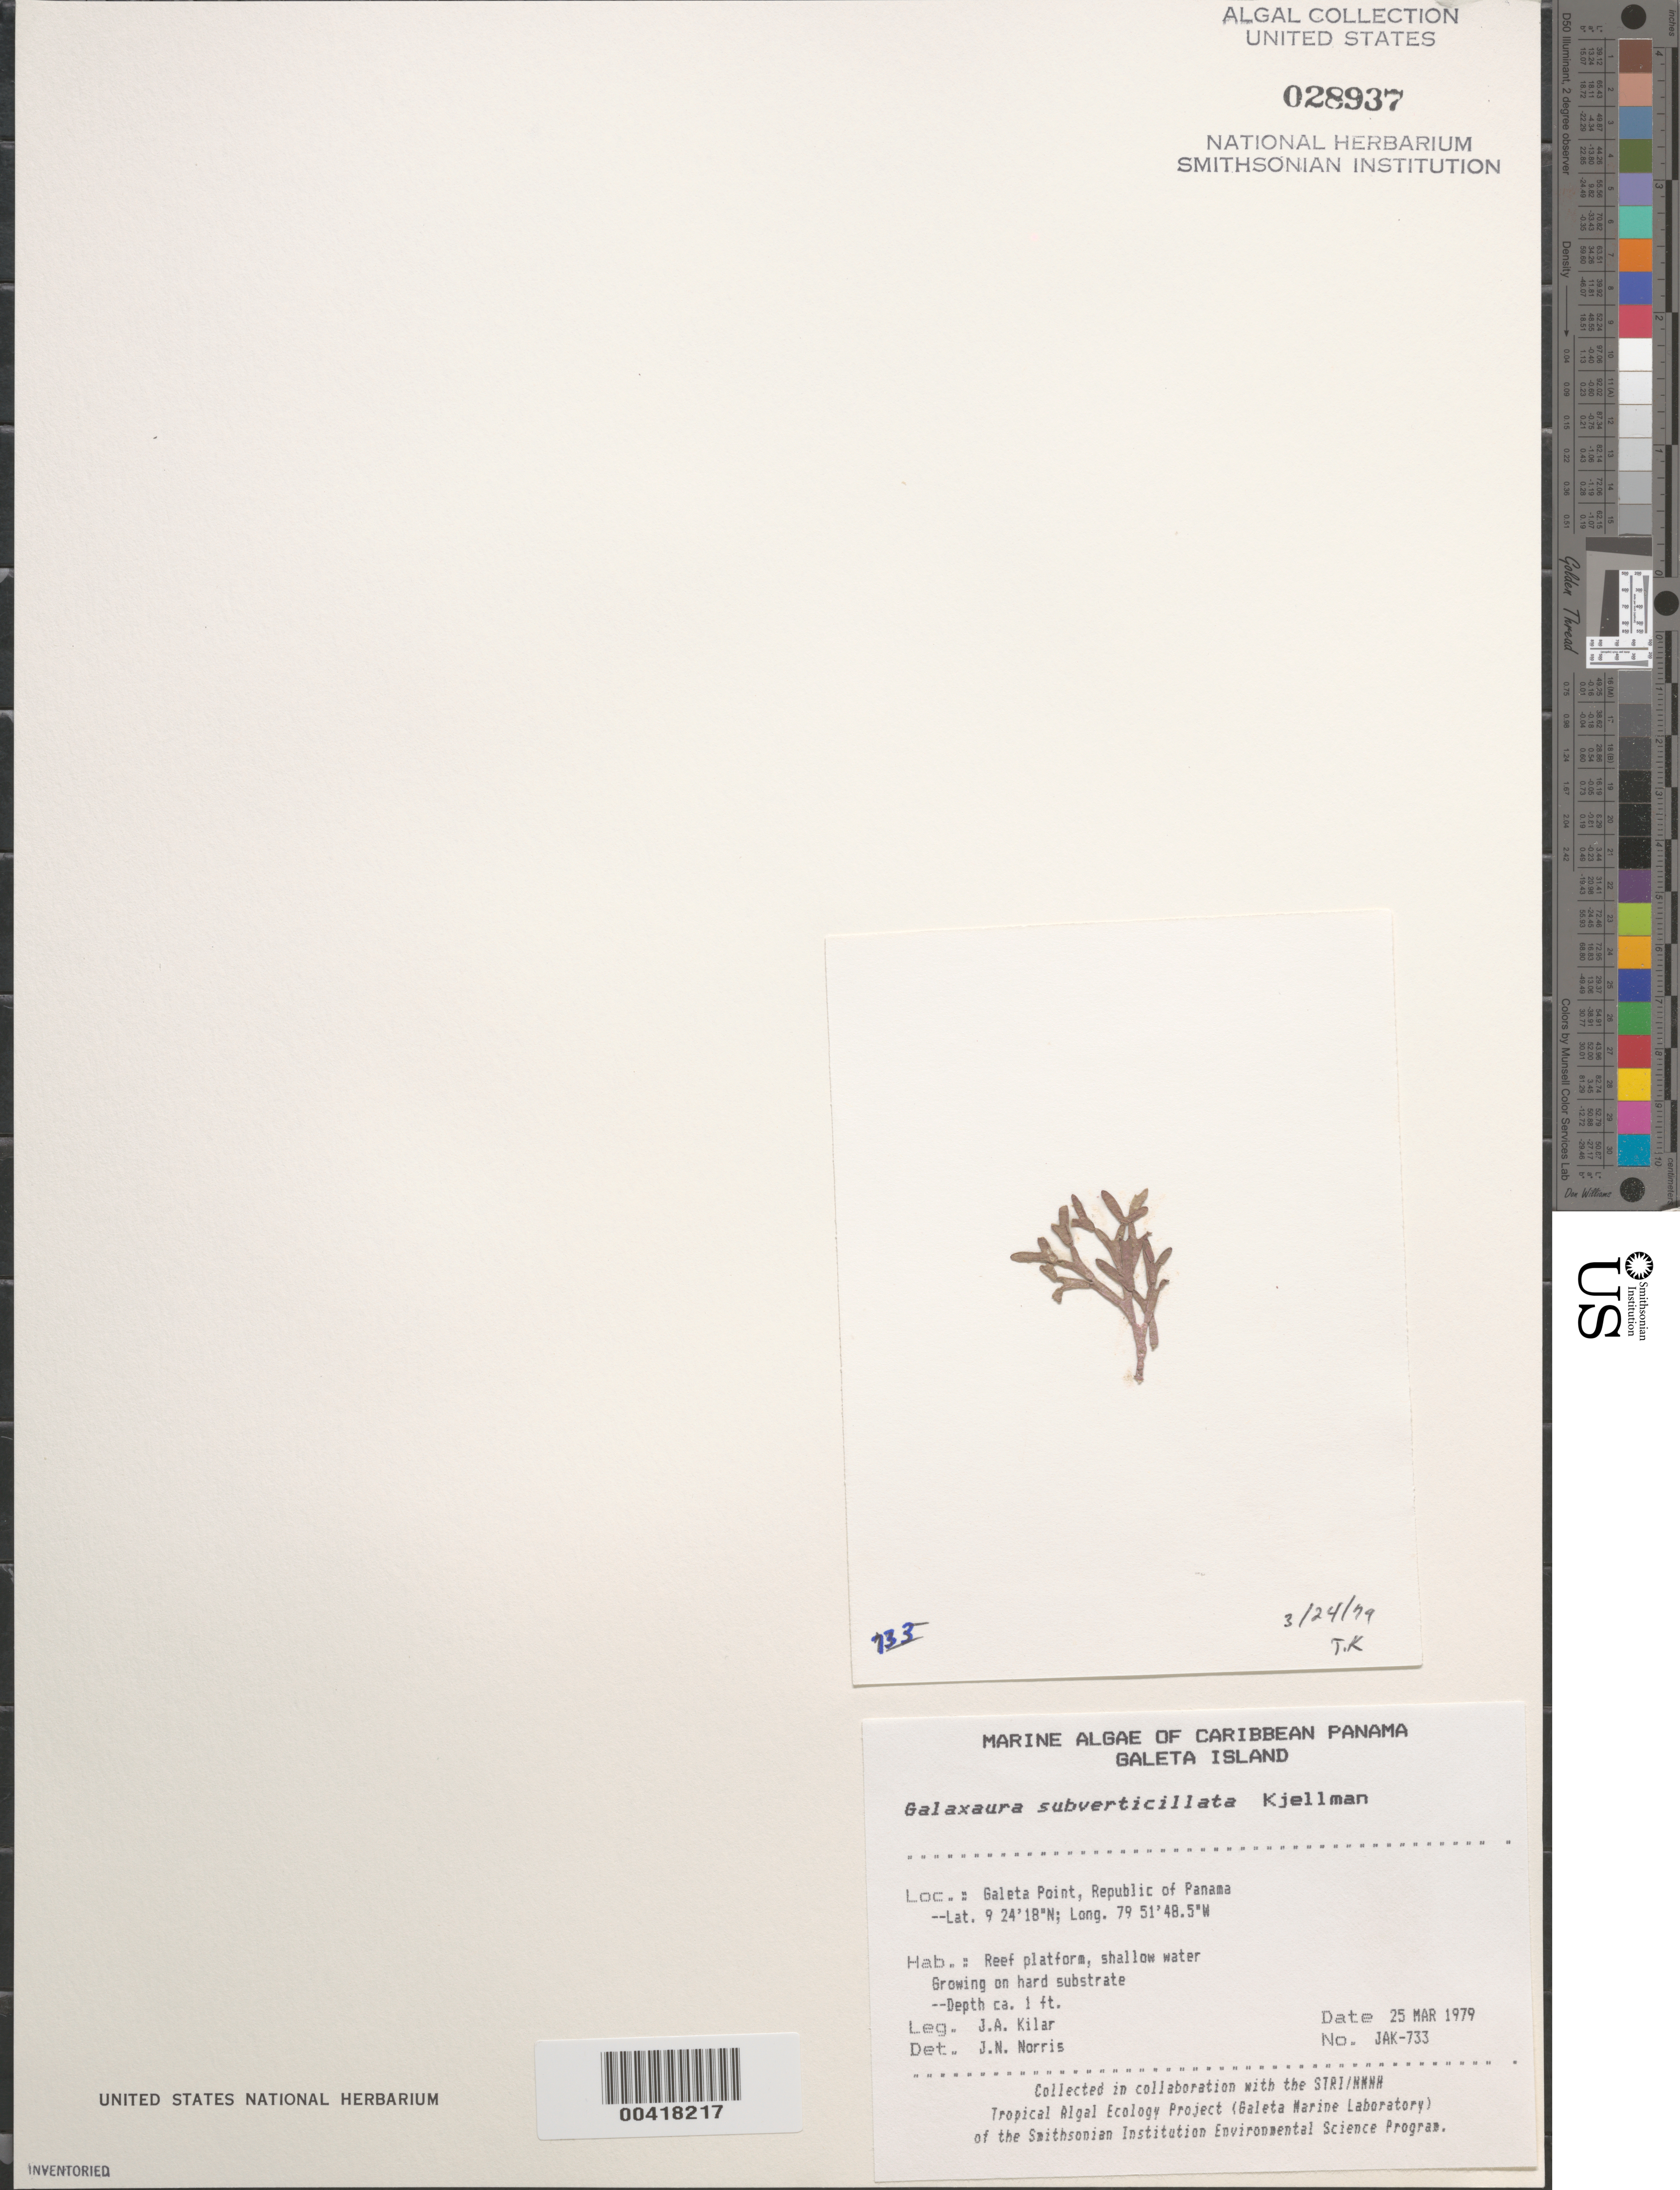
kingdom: Plantae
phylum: Rhodophyta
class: Florideophyceae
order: Nemaliales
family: Galaxauraceae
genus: Galaxaura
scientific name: Galaxaura rugosa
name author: (Ellis & Sol.) J.V.Lamouroux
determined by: Algae name updating Project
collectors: J. A. Kilar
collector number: JAK-733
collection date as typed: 25 Mar 1979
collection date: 1979-03-25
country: Panama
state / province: Colón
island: Galeta Island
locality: Galeta Point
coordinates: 9 24' 18" N, 79 51' 48.5" W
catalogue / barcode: US 28937